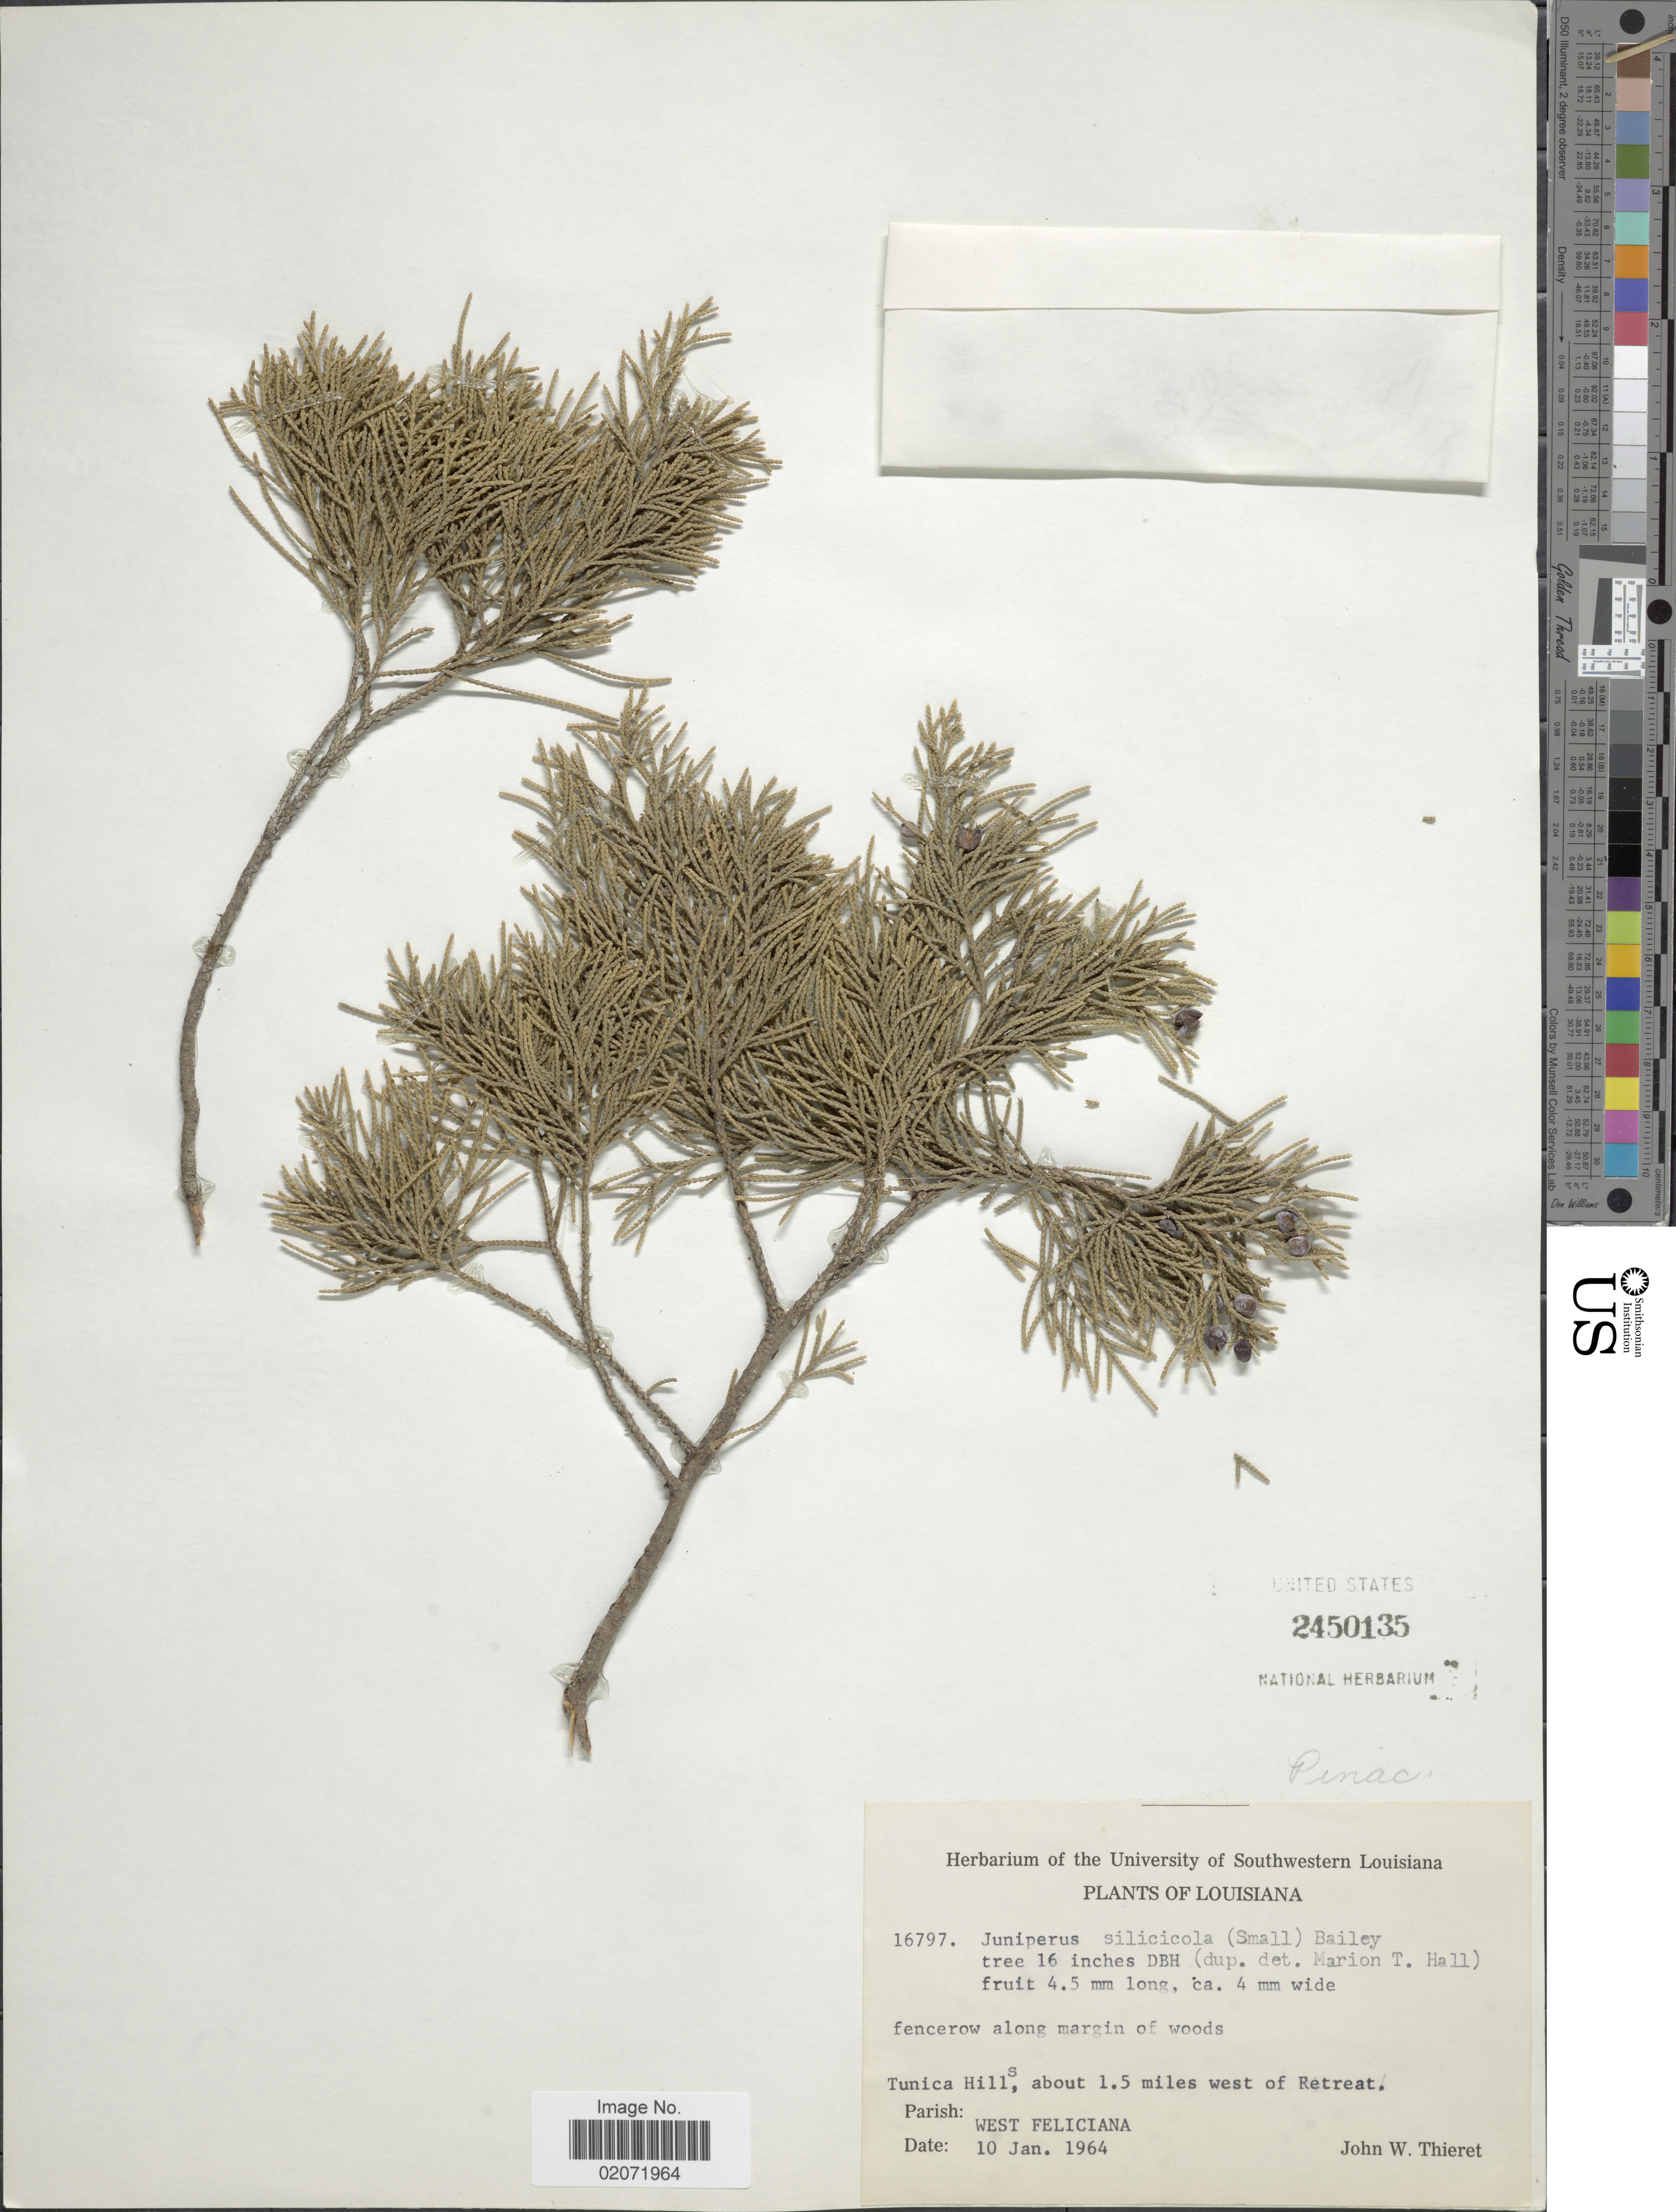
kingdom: Plantae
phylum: Tracheophyta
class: Pinopsida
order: Pinales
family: Cupressaceae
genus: Juniperus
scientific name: Juniperus silicicola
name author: (Small) L.H. Bailey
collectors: J. W. Thieret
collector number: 16797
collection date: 1964-01-10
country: United States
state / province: Louisiana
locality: Tunica Hills, about 1.5 miles west of Retreat, Parish West Feliciana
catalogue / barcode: US 2450135